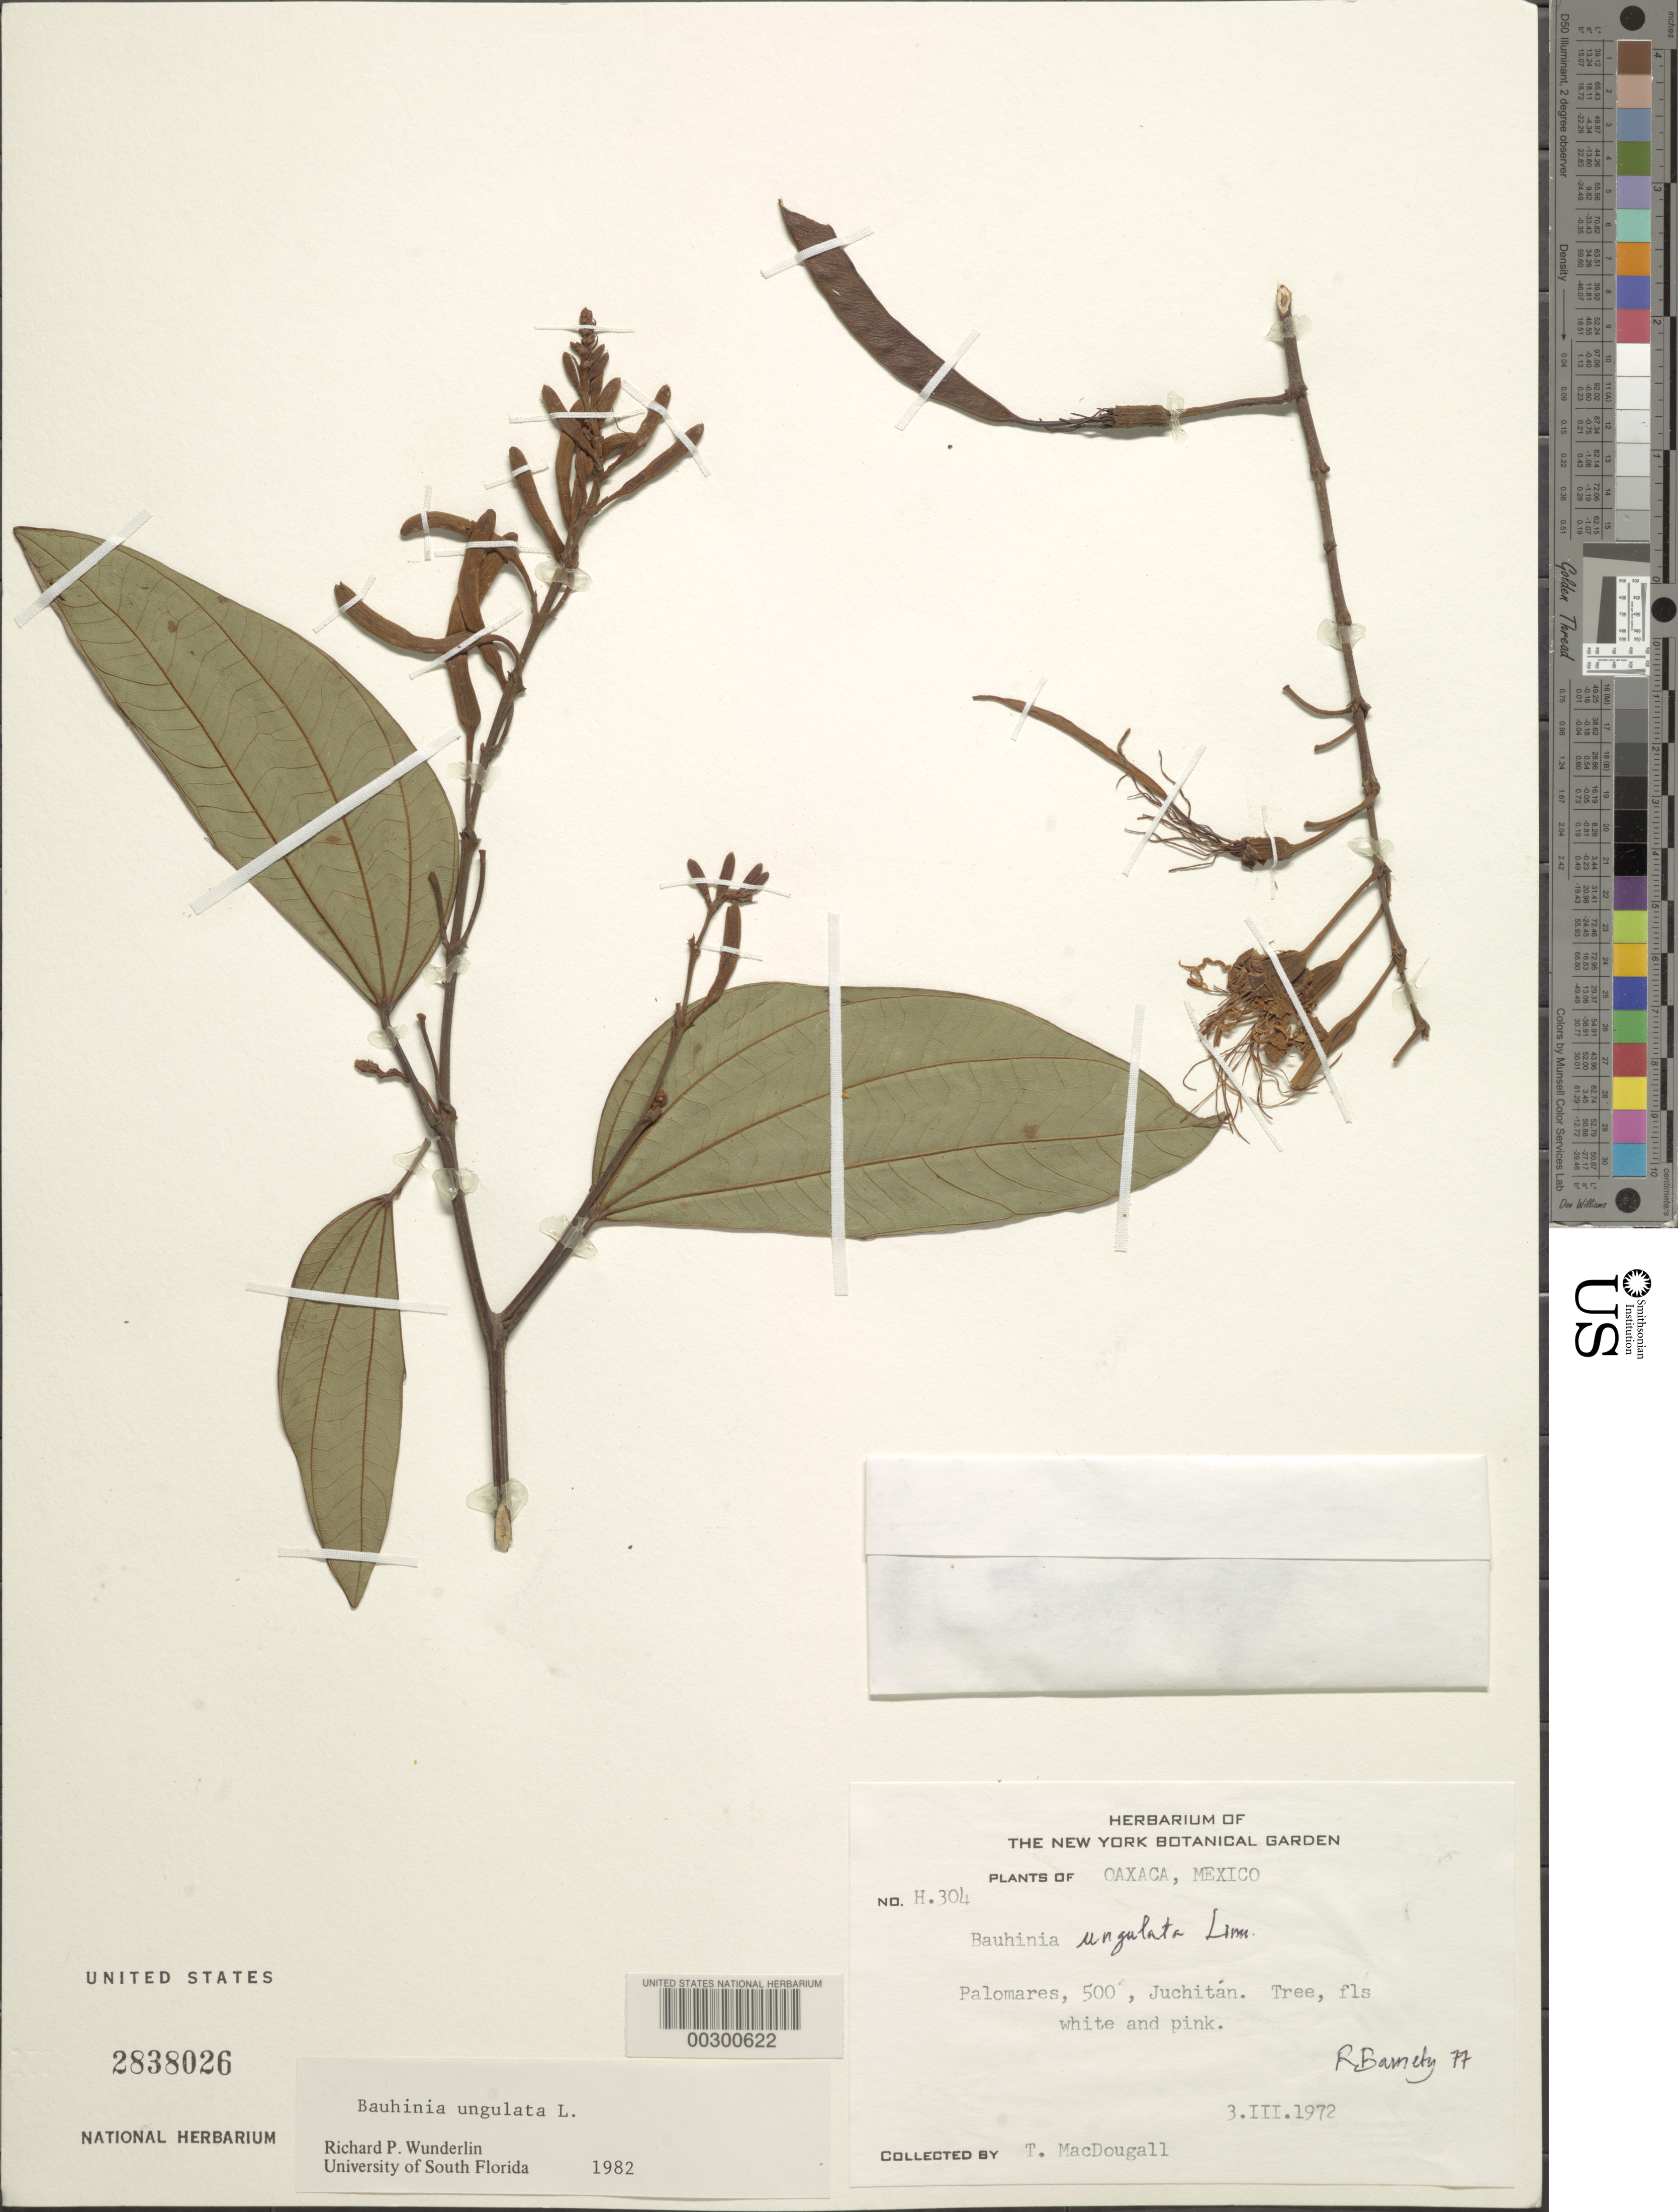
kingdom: Plantae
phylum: Tracheophyta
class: Magnoliopsida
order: Fabales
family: Fabaceae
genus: Bauhinia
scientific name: Bauhinia ungulata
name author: L.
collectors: T. Macdougall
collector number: H.304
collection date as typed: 03 Mar 1972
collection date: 1972-03-03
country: Mexico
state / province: Oaxaca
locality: Palomares, Juchitan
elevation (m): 152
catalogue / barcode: US 2838026